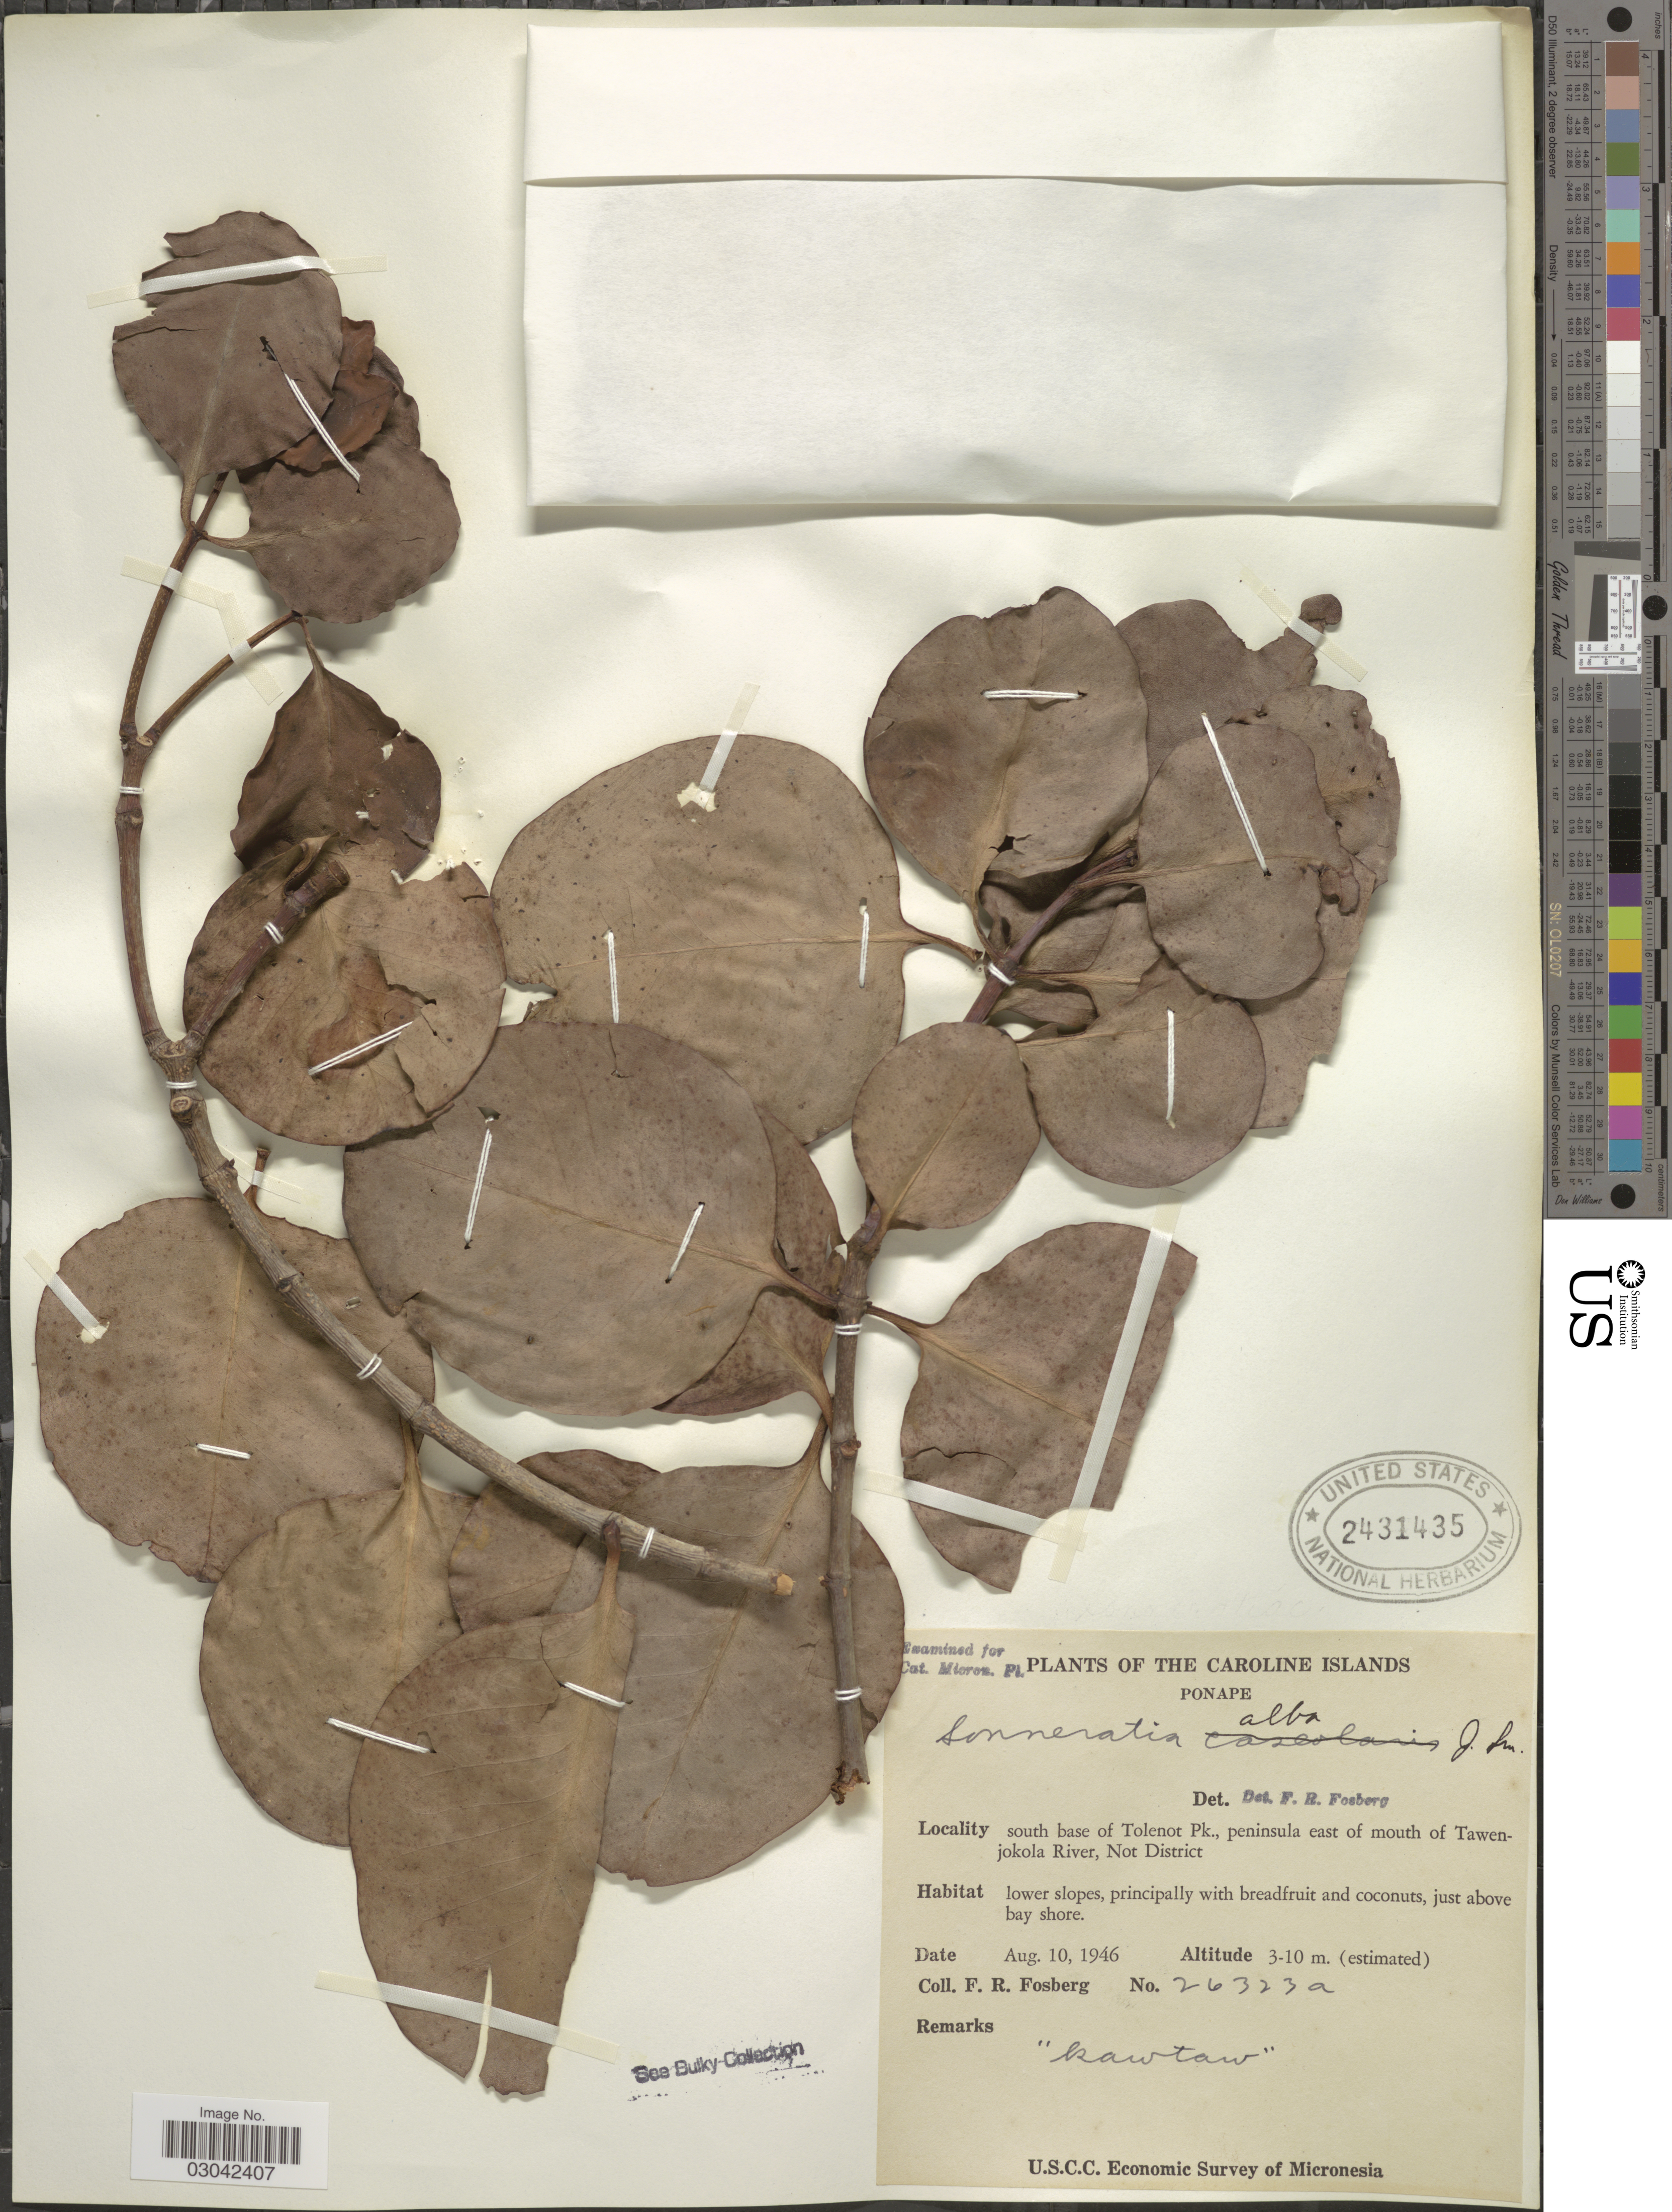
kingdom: Plantae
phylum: Tracheophyta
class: Magnoliopsida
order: Myrtales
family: Lythraceae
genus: Sonneratia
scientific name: Sonneratia alba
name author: Sm.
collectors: F. R. Fosberg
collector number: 26323a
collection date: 1946-08-10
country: Micronesia, Federated States of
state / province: Pohnpei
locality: Caroline Islands. Ponape. South base of Tolenot Pk., peninsula east of mouth of Tawenjokola River, Not District.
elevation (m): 3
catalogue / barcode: US 2431435